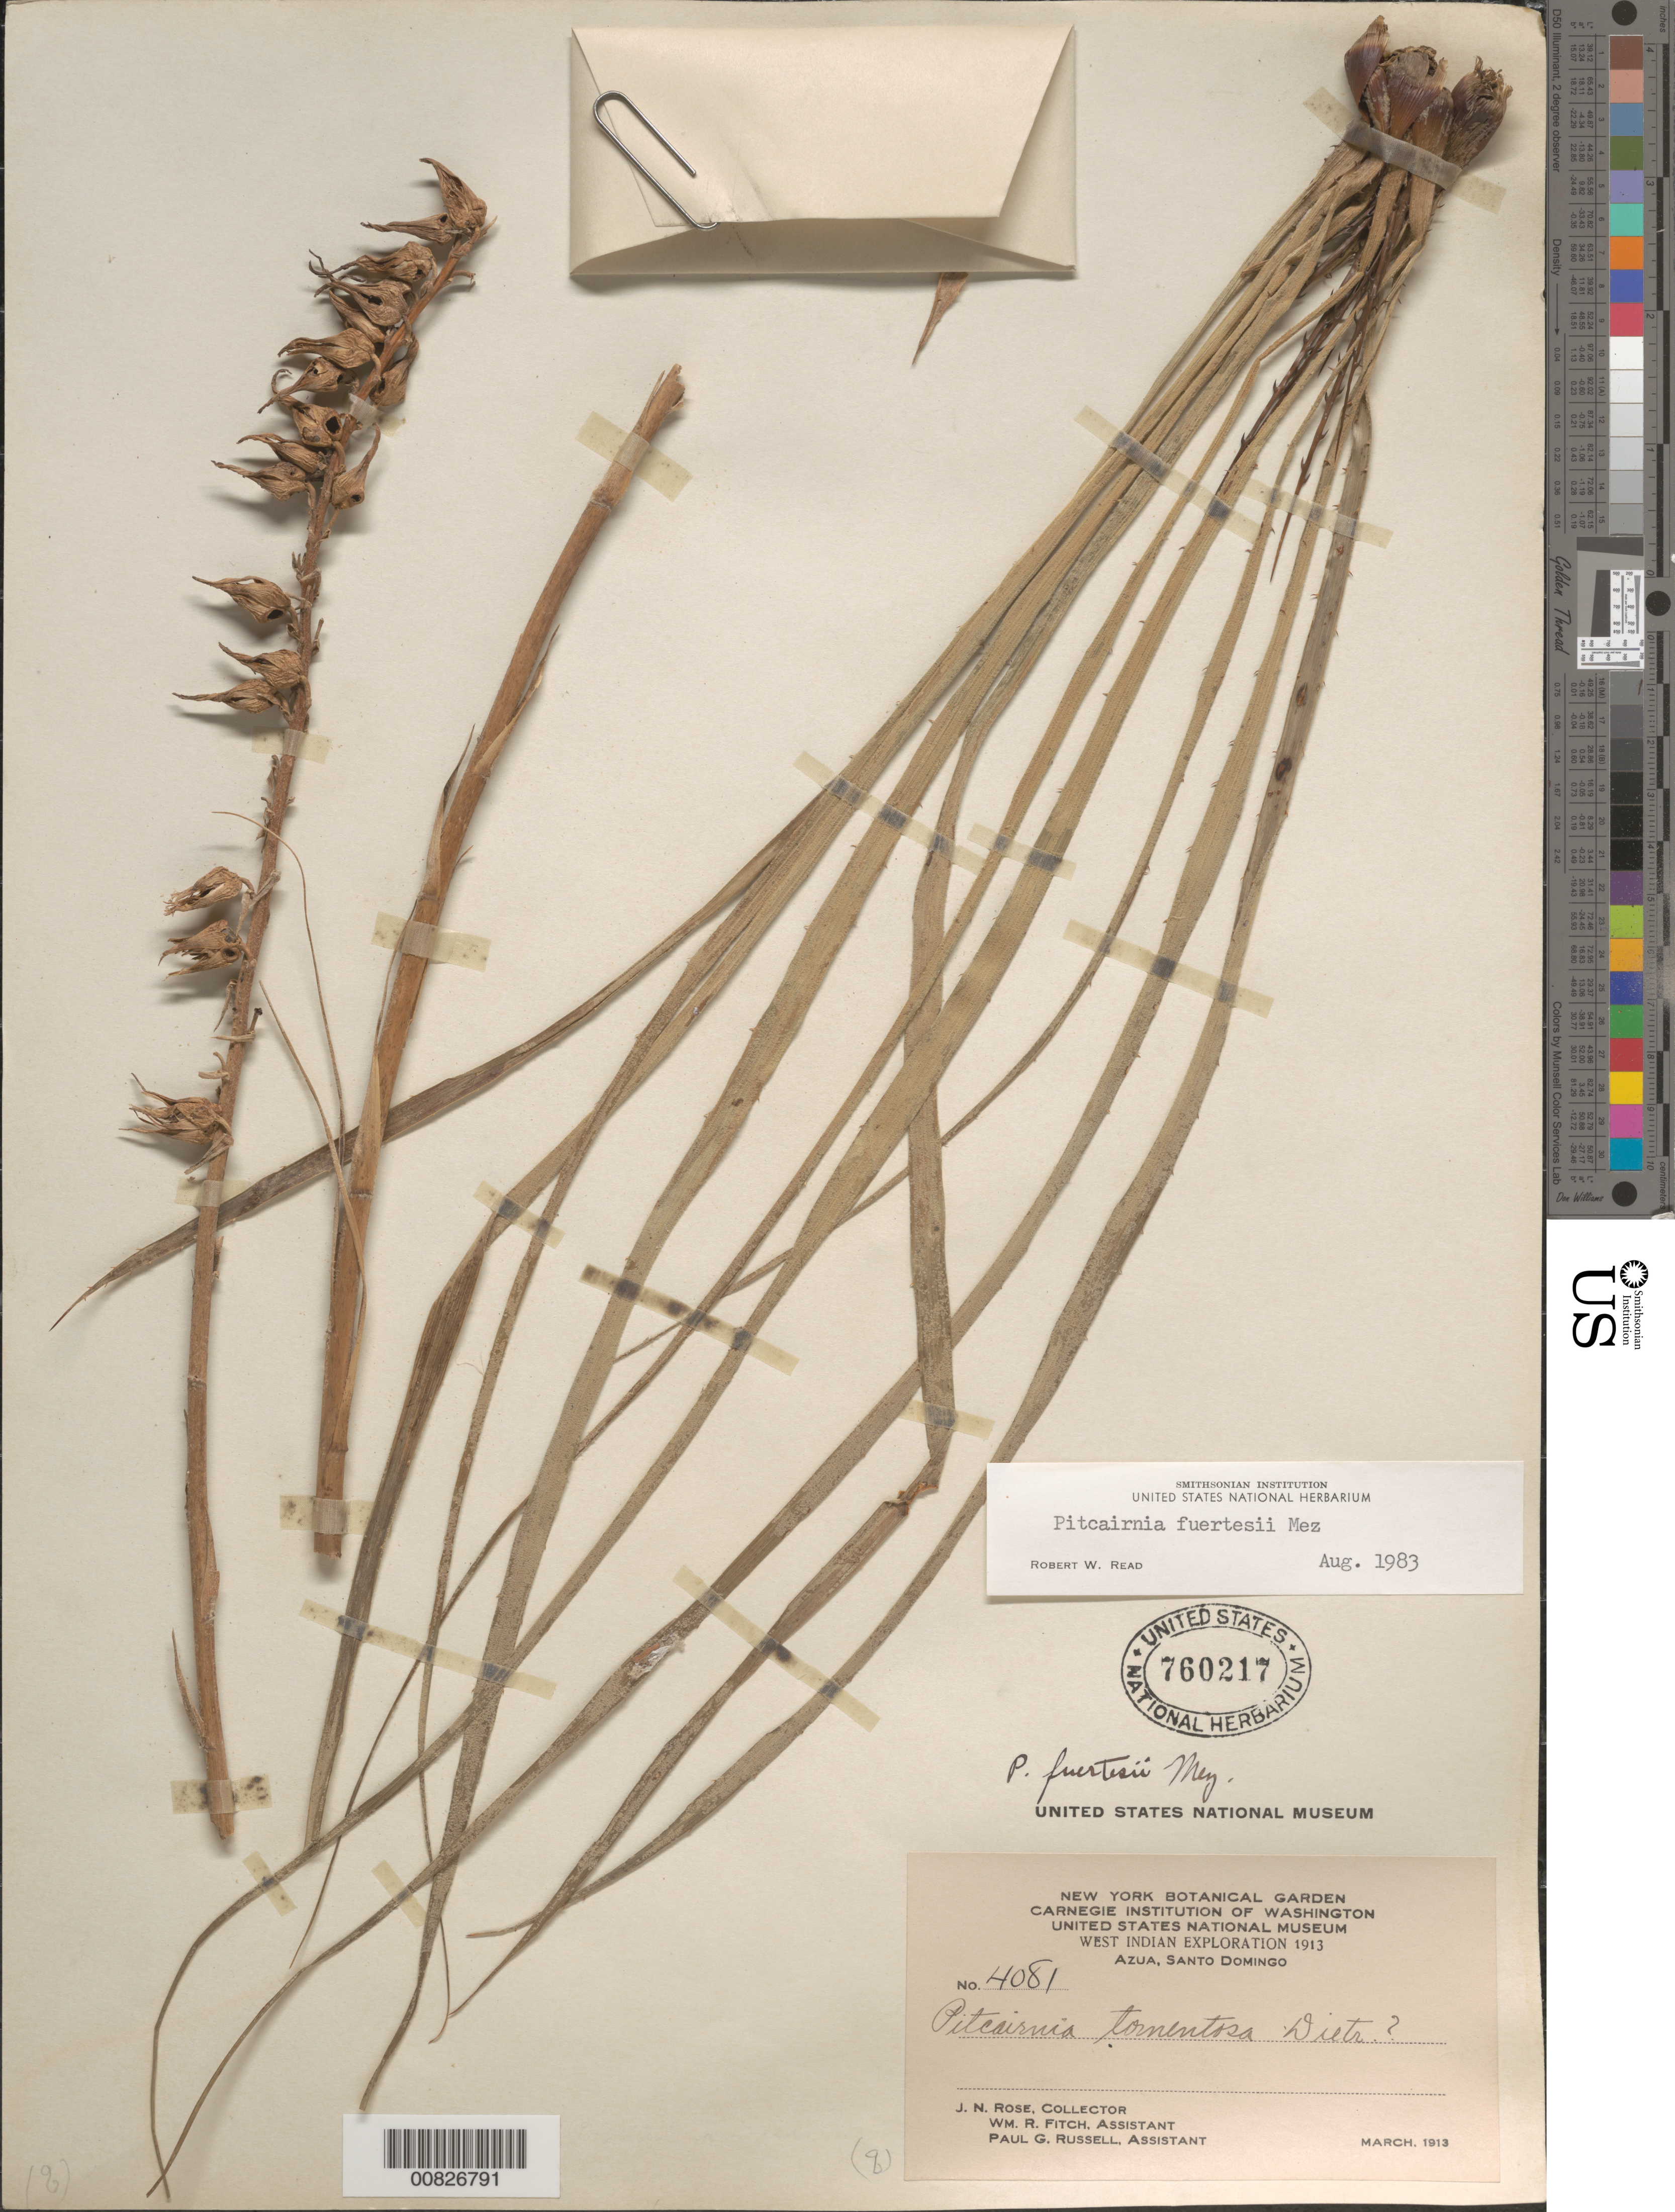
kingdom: Plantae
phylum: Tracheophyta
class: Liliopsida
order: Poales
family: Bromeliaceae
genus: Pitcairnia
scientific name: Pitcairnia fuertesii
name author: Mez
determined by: Read, Robert W., (US), NMNH (UNITED STATES)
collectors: J. N. Rose, W. R. Fitch & P. G. Russell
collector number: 4081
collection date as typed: Mar 1913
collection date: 1913-03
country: Dominican Republic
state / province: Azua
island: Hispaniola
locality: Azua, Santo Domingo.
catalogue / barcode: US 760217